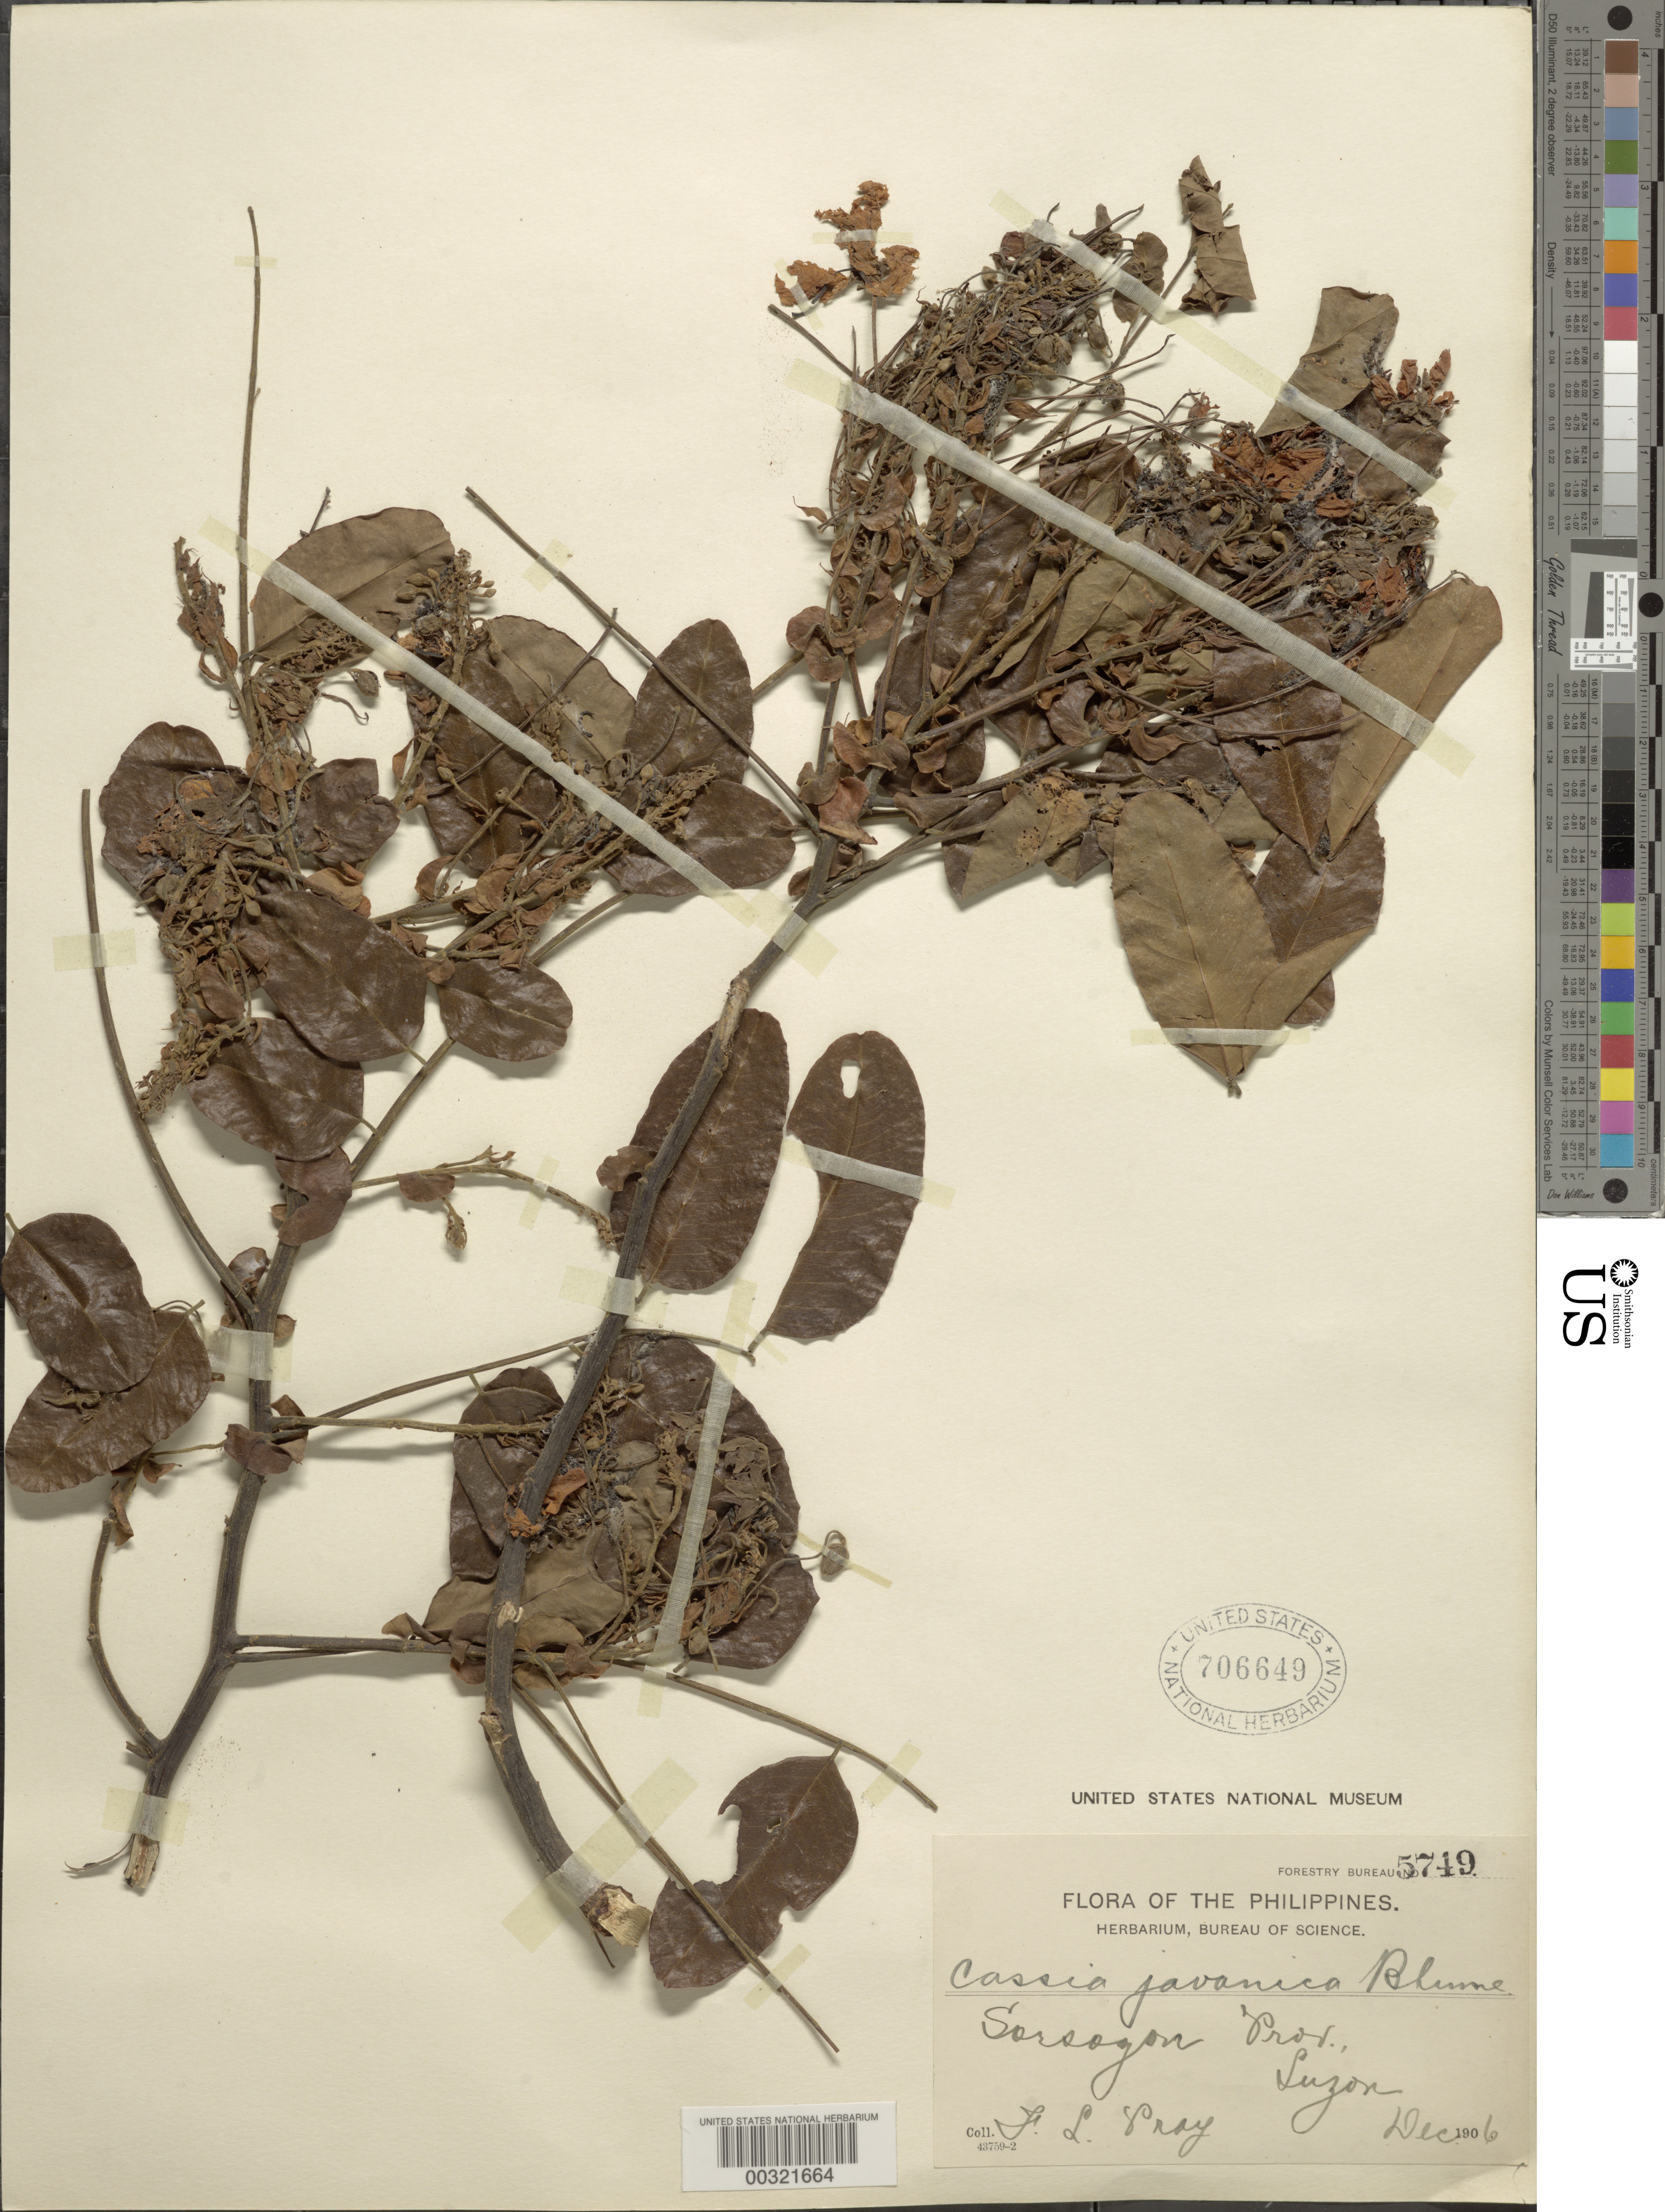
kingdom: Plantae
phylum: Tracheophyta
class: Magnoliopsida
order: Fabales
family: Fabaceae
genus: Cassia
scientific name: Cassia javanica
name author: L.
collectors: F. Pray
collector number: Forestry Bureau No. 5749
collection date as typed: Dec 1906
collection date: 1906-12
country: Philippines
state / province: Bicol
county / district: Sorsogon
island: Luzon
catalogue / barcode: US 706649